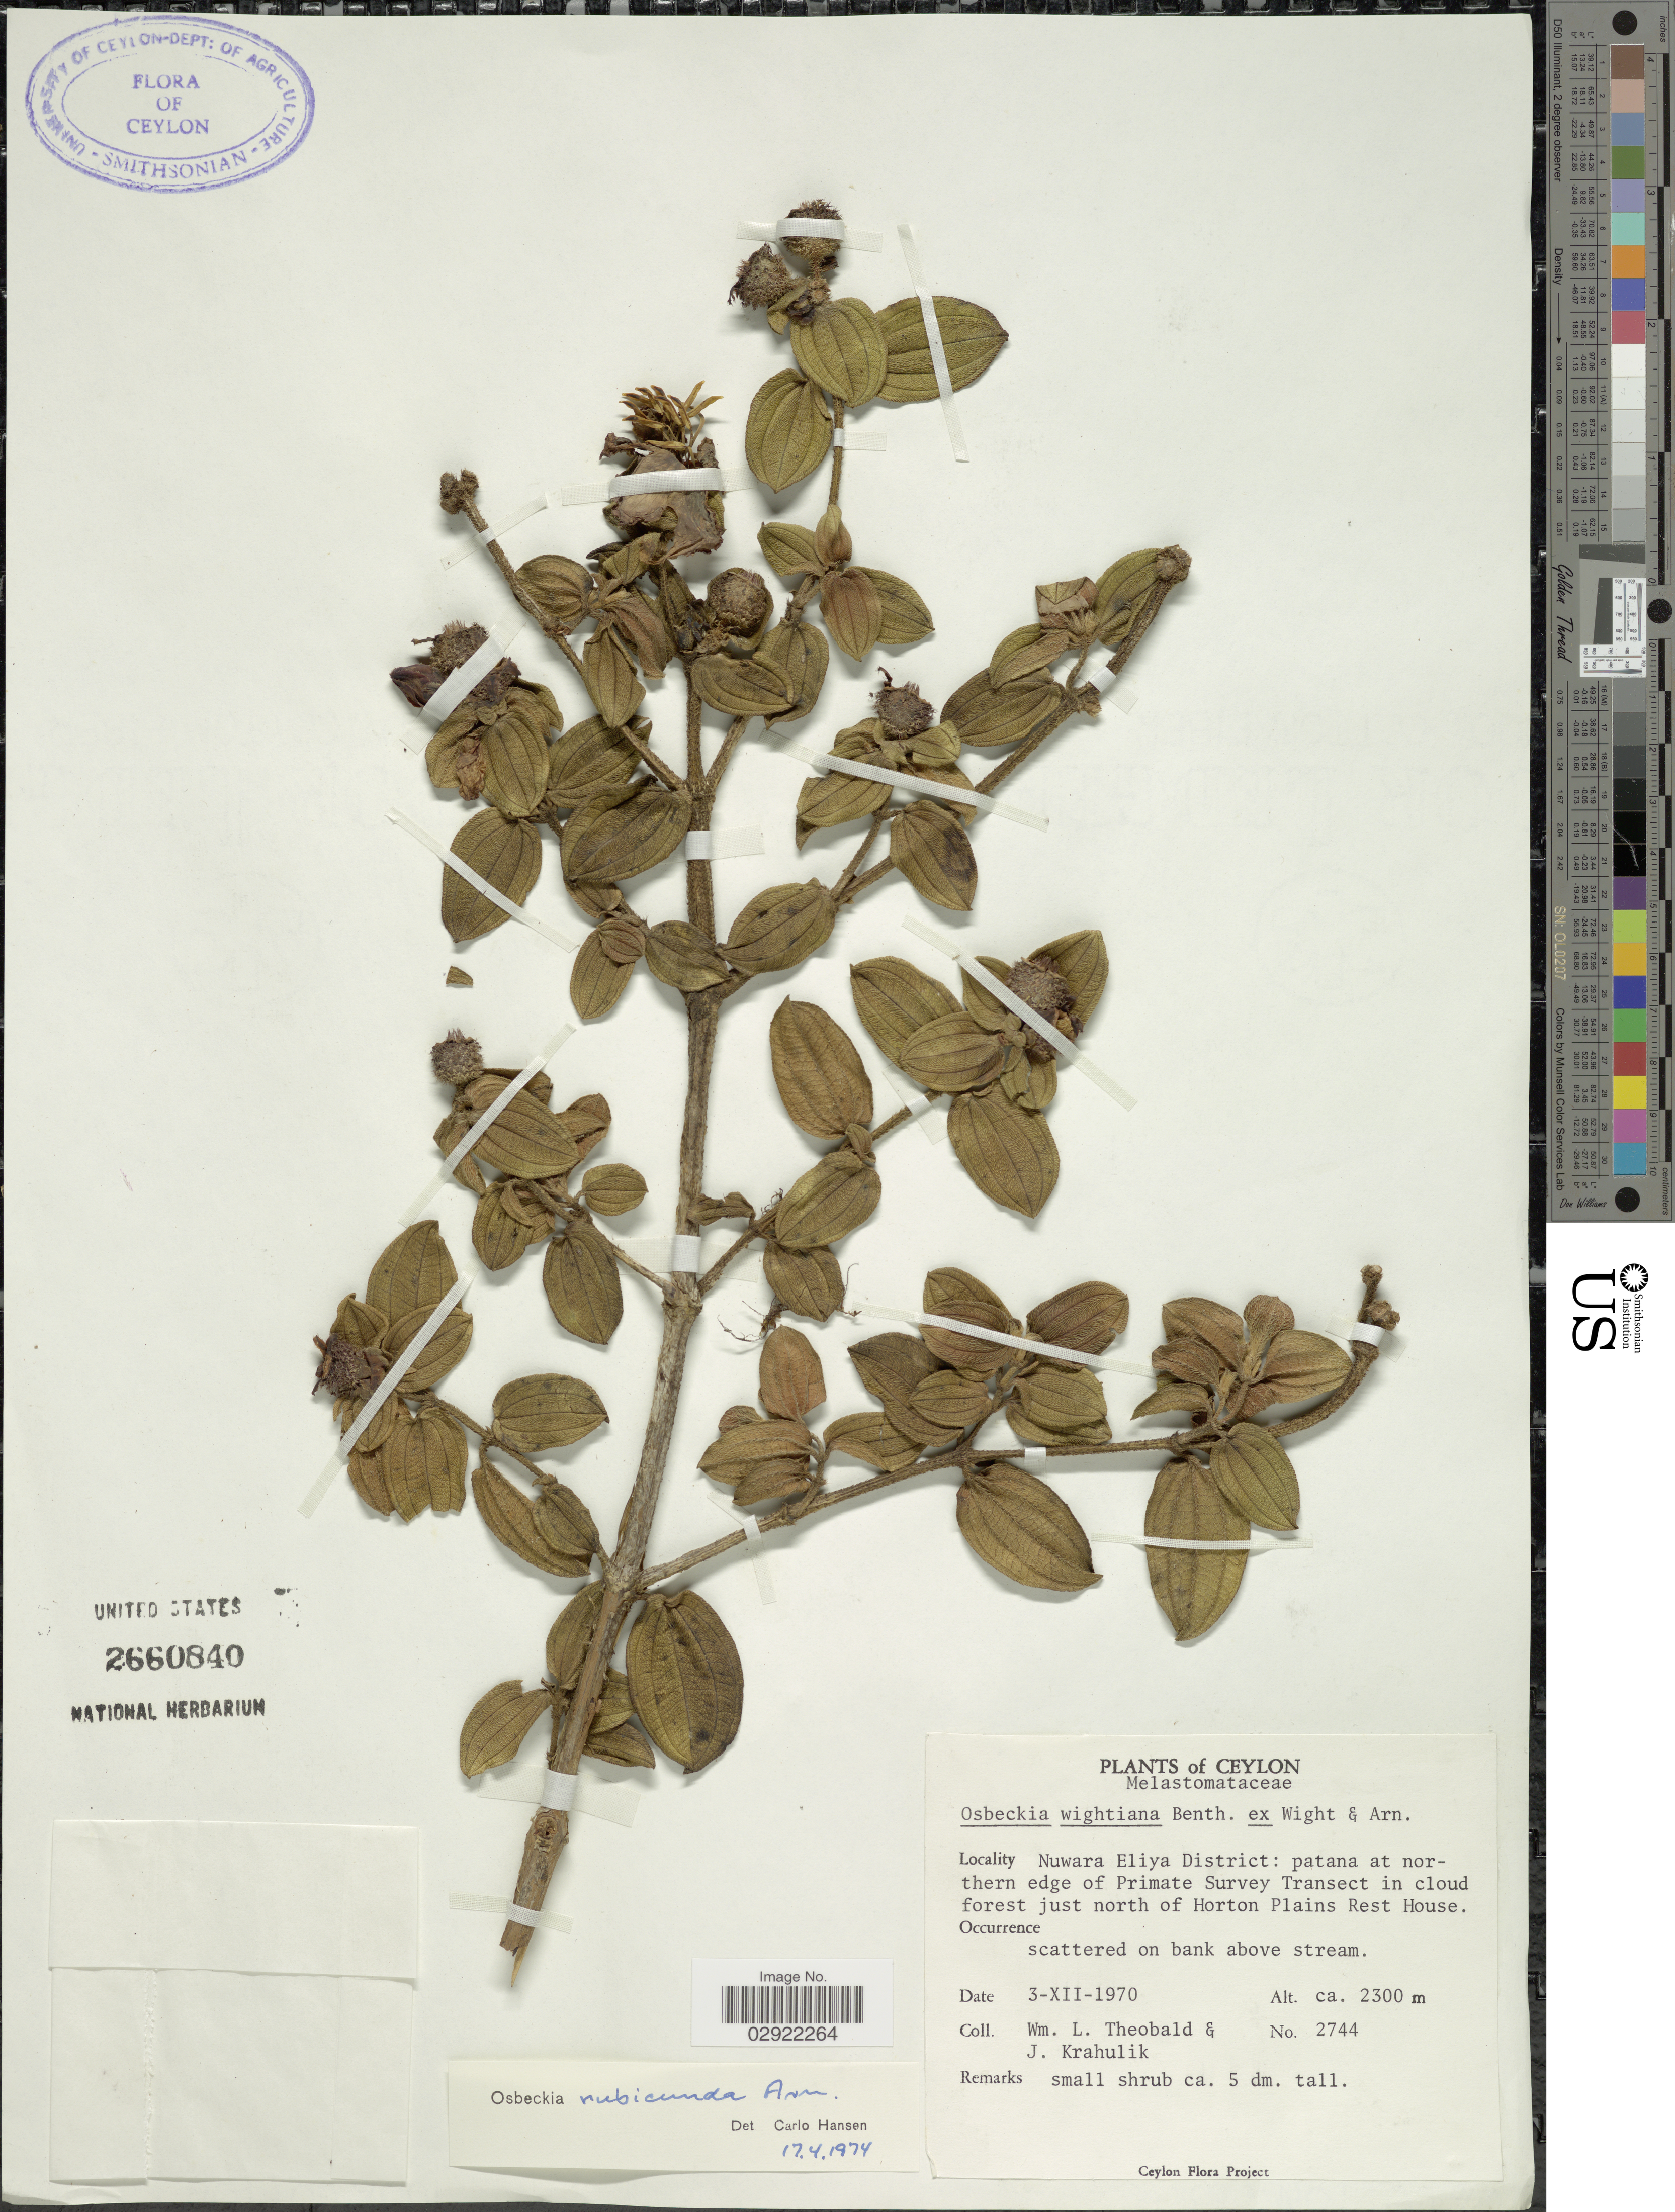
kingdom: Plantae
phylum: Tracheophyta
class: Magnoliopsida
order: Myrtales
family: Melastomataceae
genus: Osbeckia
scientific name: Osbeckia rubicunda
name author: Arn.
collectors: W. L. Theobald & J. Krahulik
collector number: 2744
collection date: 1970-12-03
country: Sri Lanka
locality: Ceylon. Nuwara Eliya District: patana at northern edge of Primate Survey Transect in cloud forest just north of Horton Plains Rest House.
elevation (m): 2300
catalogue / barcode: US 2660840